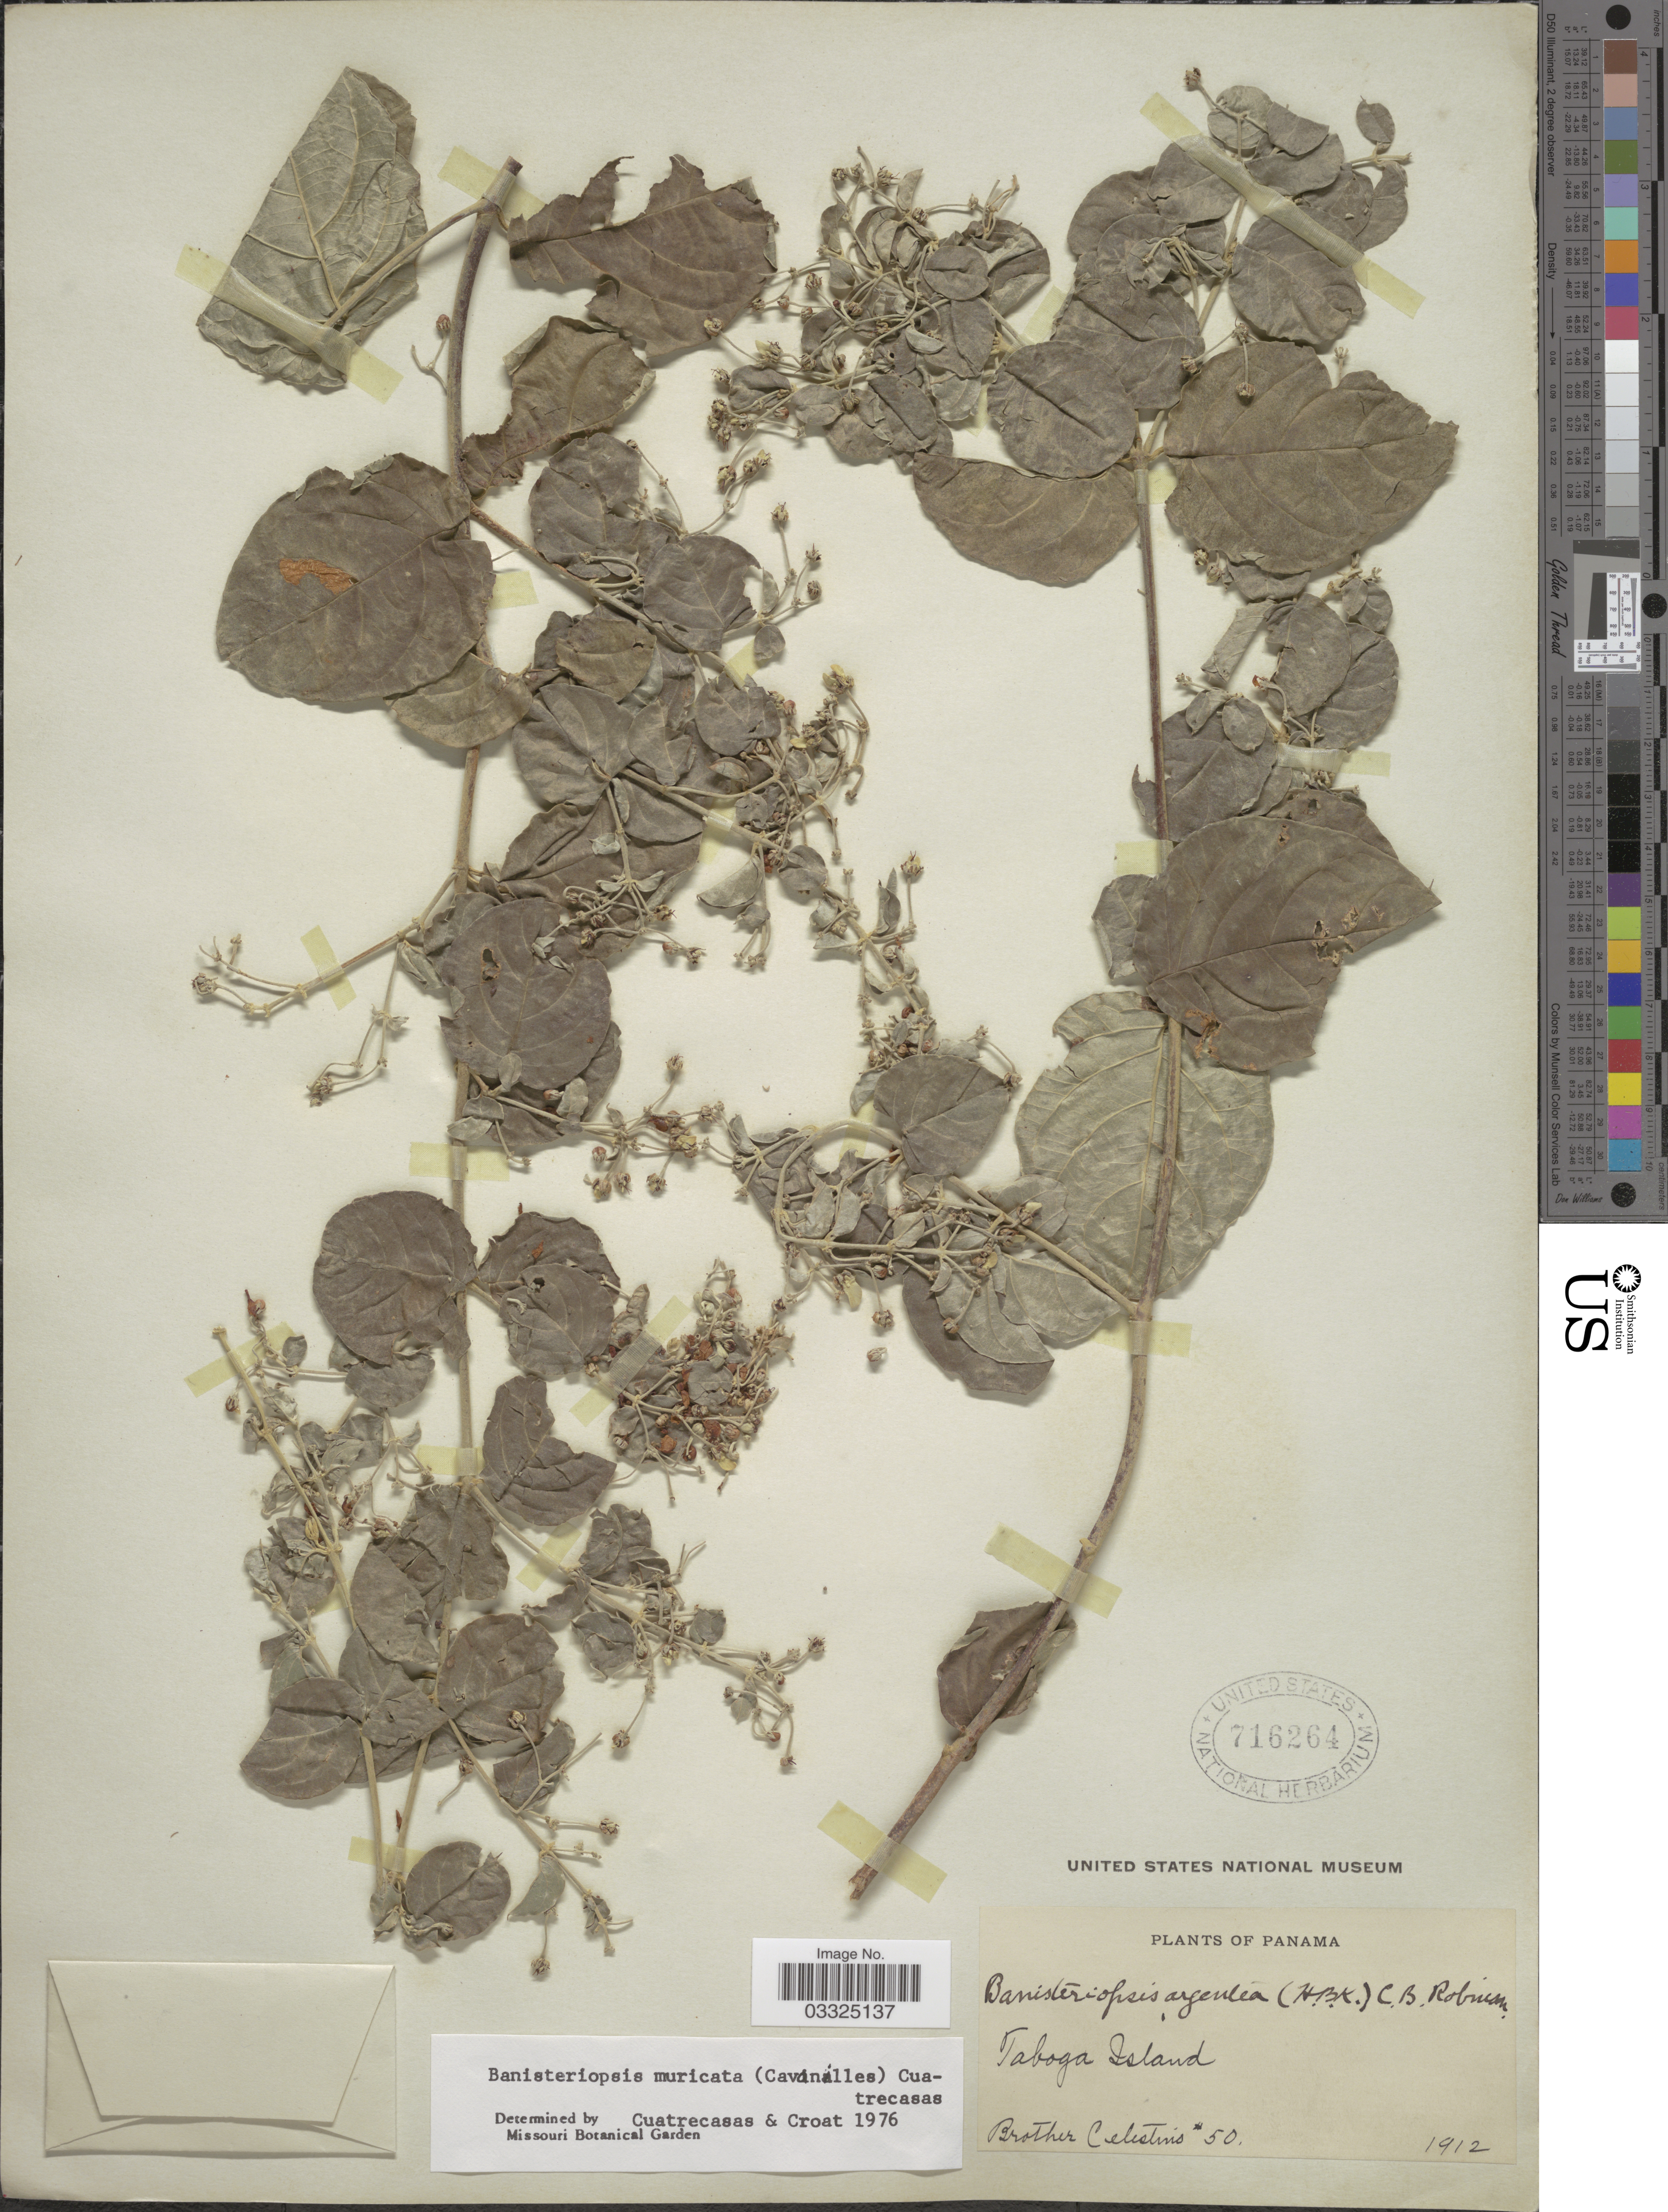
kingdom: Plantae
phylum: Tracheophyta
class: Magnoliopsida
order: Malpighiales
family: Malpighiaceae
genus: Banisteriopsis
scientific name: Banisteriopsis muricata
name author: (Cav.) Cuatrec.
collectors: B. Celestino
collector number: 50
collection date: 1912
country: Panama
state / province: Panamá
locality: Taboga Island.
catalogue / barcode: US 716264